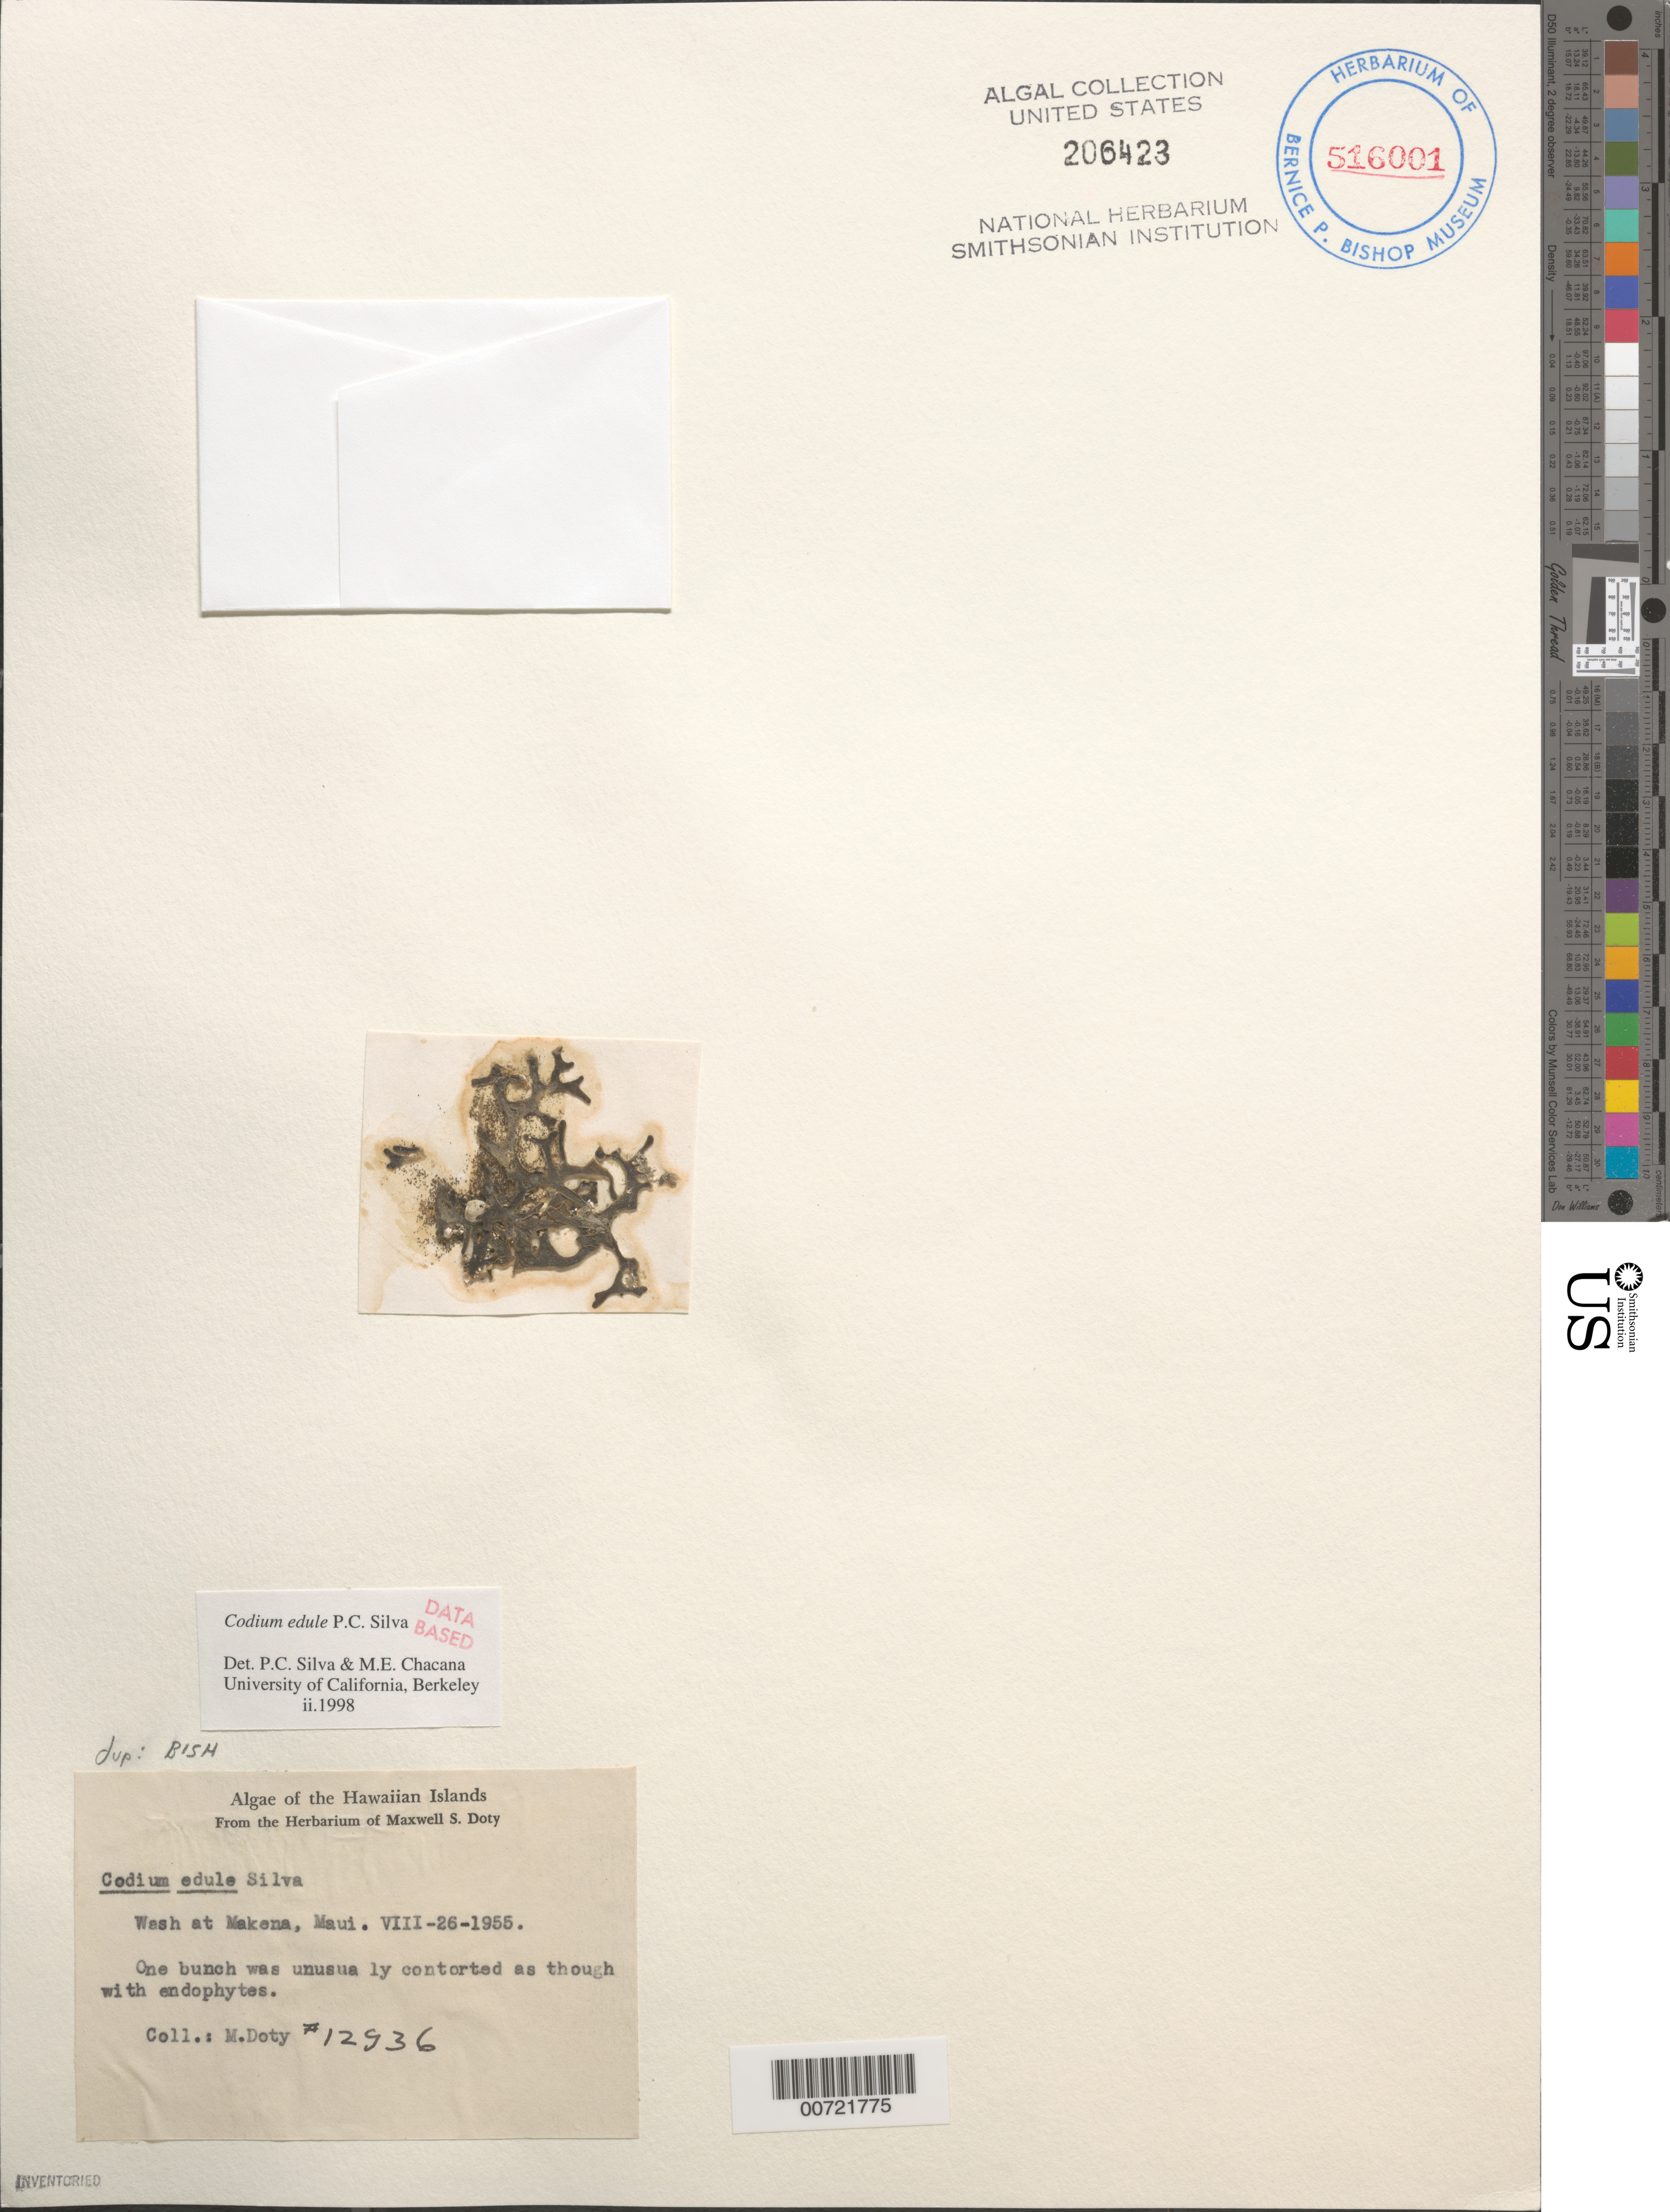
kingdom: Plantae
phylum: Chlorophyta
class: Ulvophyceae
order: Bryopsidales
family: Codiaceae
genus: Codium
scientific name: Codium edule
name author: P.C. Silva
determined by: Pedroche, F. F.; Silva, P. C.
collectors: M. S. Doty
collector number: MSD 12936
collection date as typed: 26 Aug 1955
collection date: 1955-08-26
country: United States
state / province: Hawaii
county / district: Maui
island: Maui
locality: Makena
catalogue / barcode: US 206423